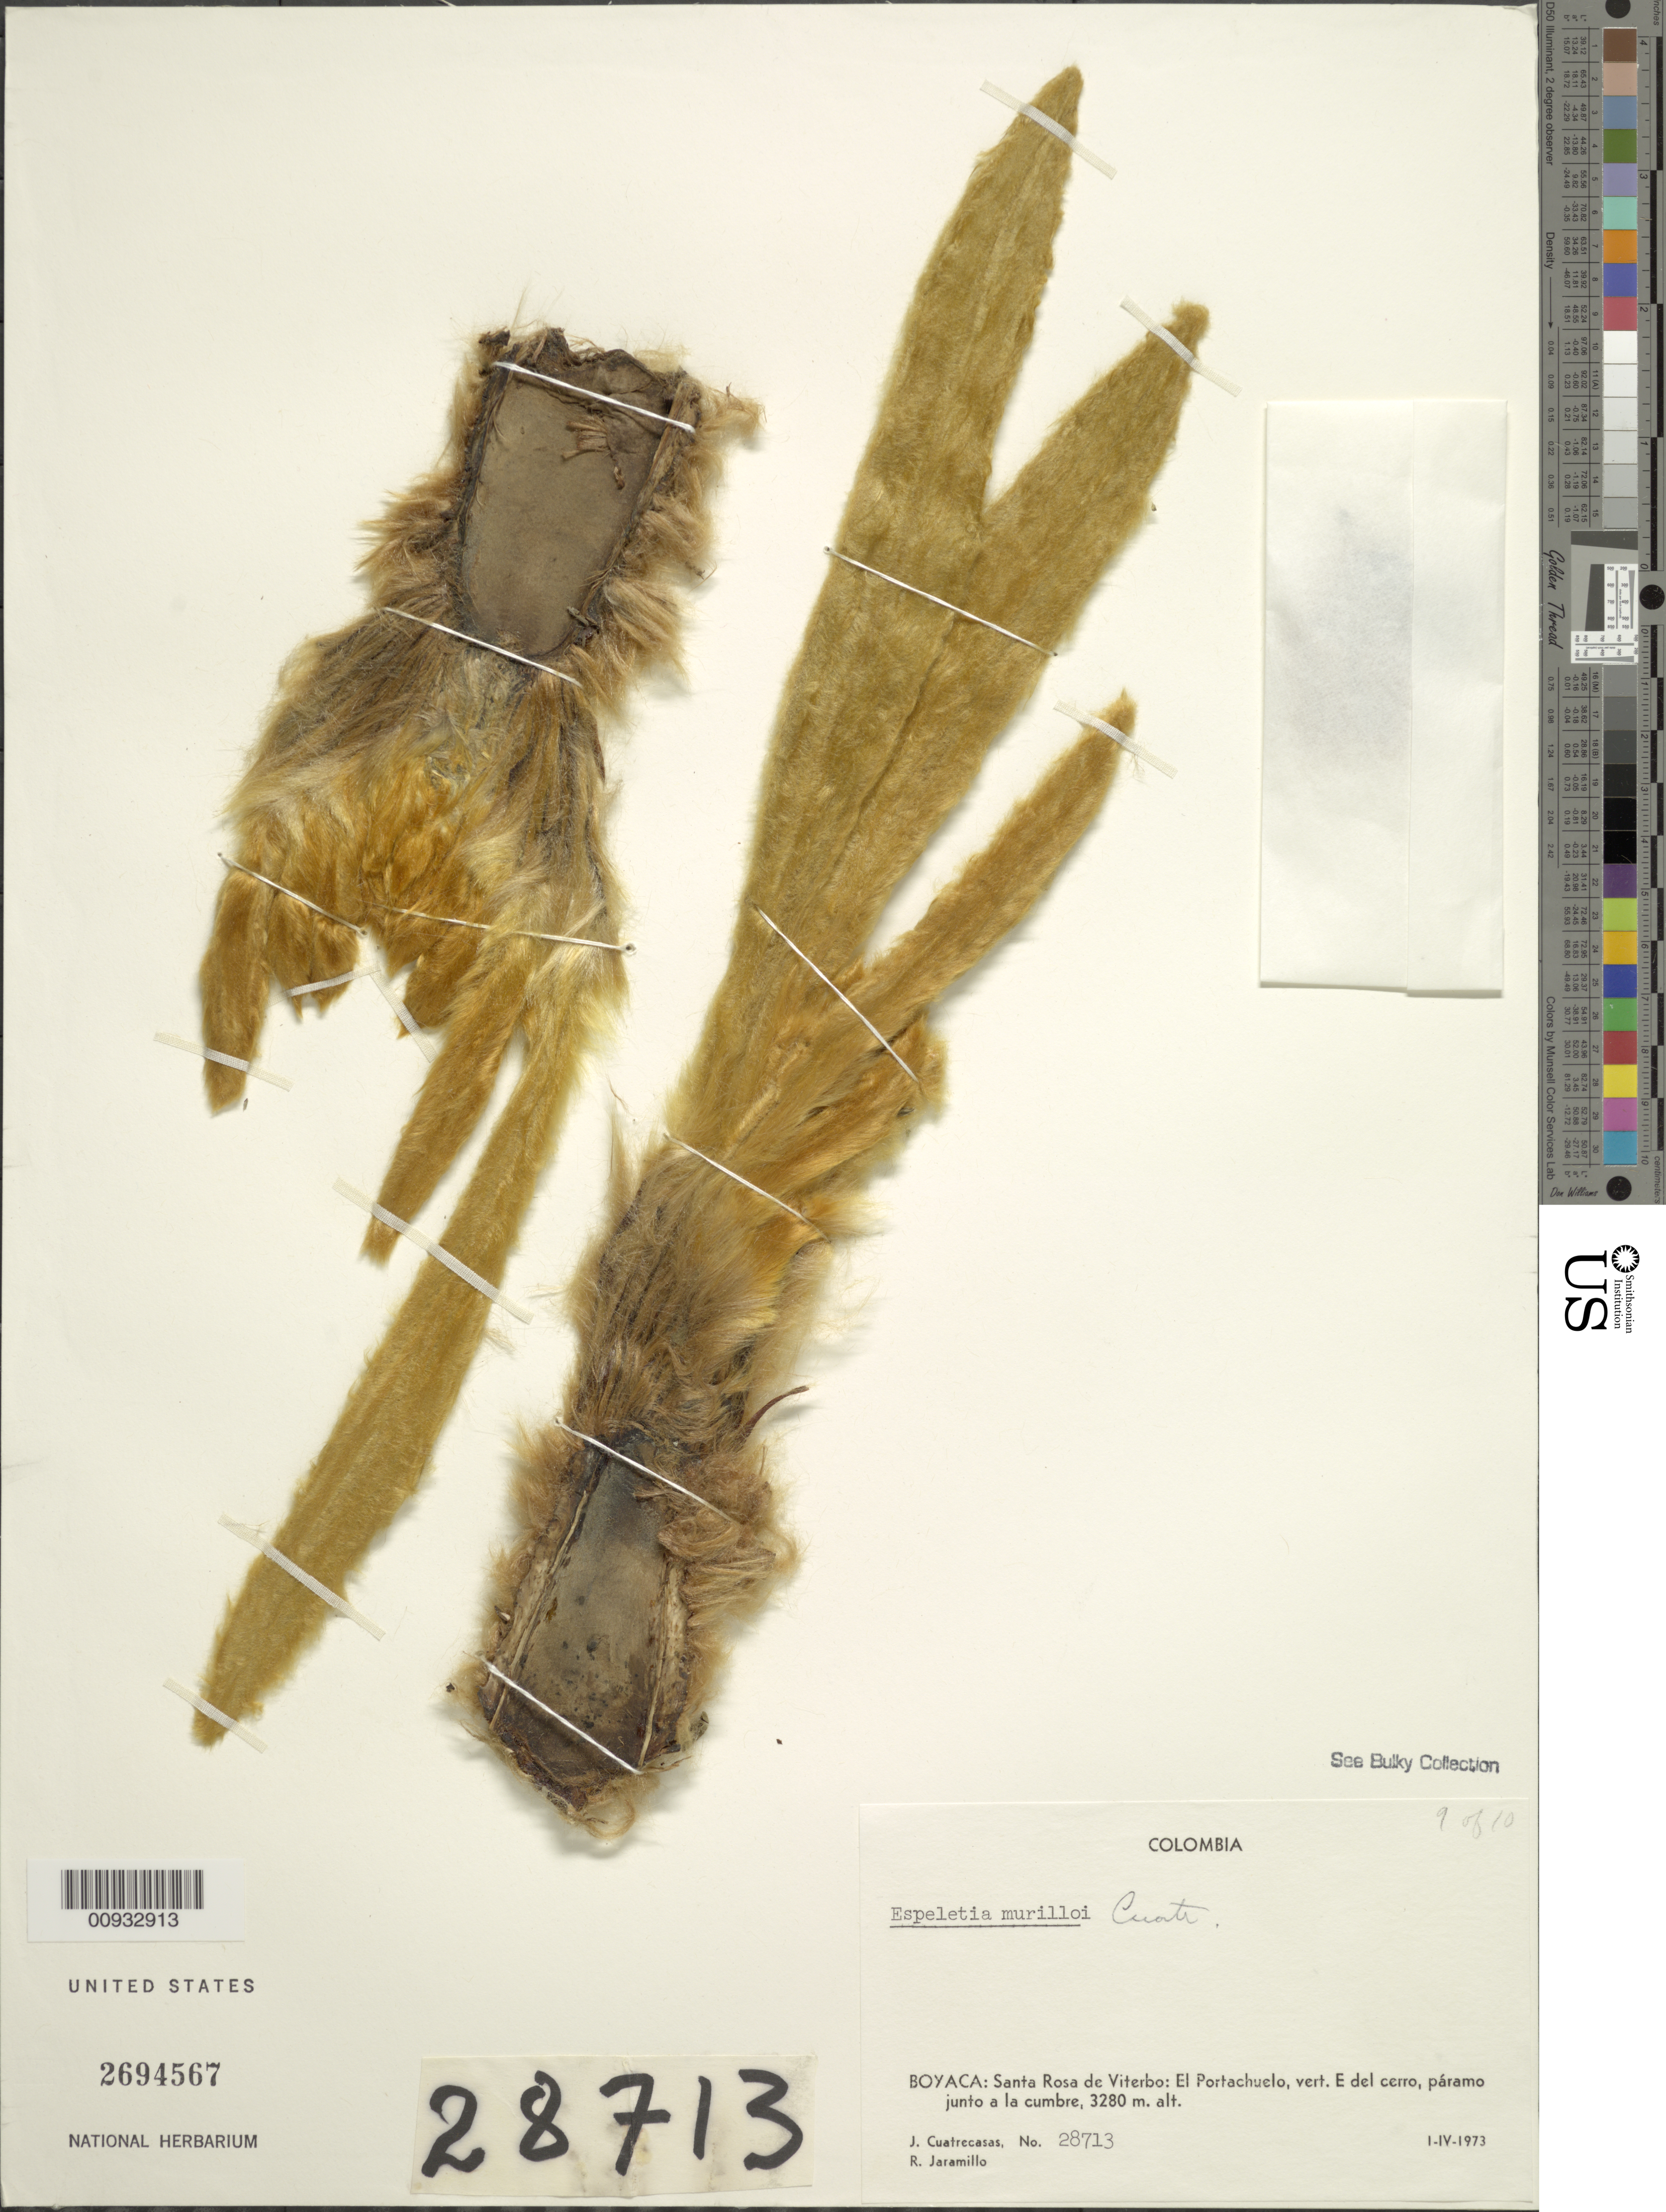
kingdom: Plantae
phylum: Tracheophyta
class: Magnoliopsida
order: Asterales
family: Asteraceae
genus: Espeletia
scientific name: Espeletia murilloi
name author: Cuatrec.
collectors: J. Cuatrecasas & R. Jaramillo M.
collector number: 28713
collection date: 1973-04-01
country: Colombia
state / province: Boyacá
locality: Santa Rosa de Viterbo, El Portachuelo, vert. E del cerro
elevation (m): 3280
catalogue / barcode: US 2694567